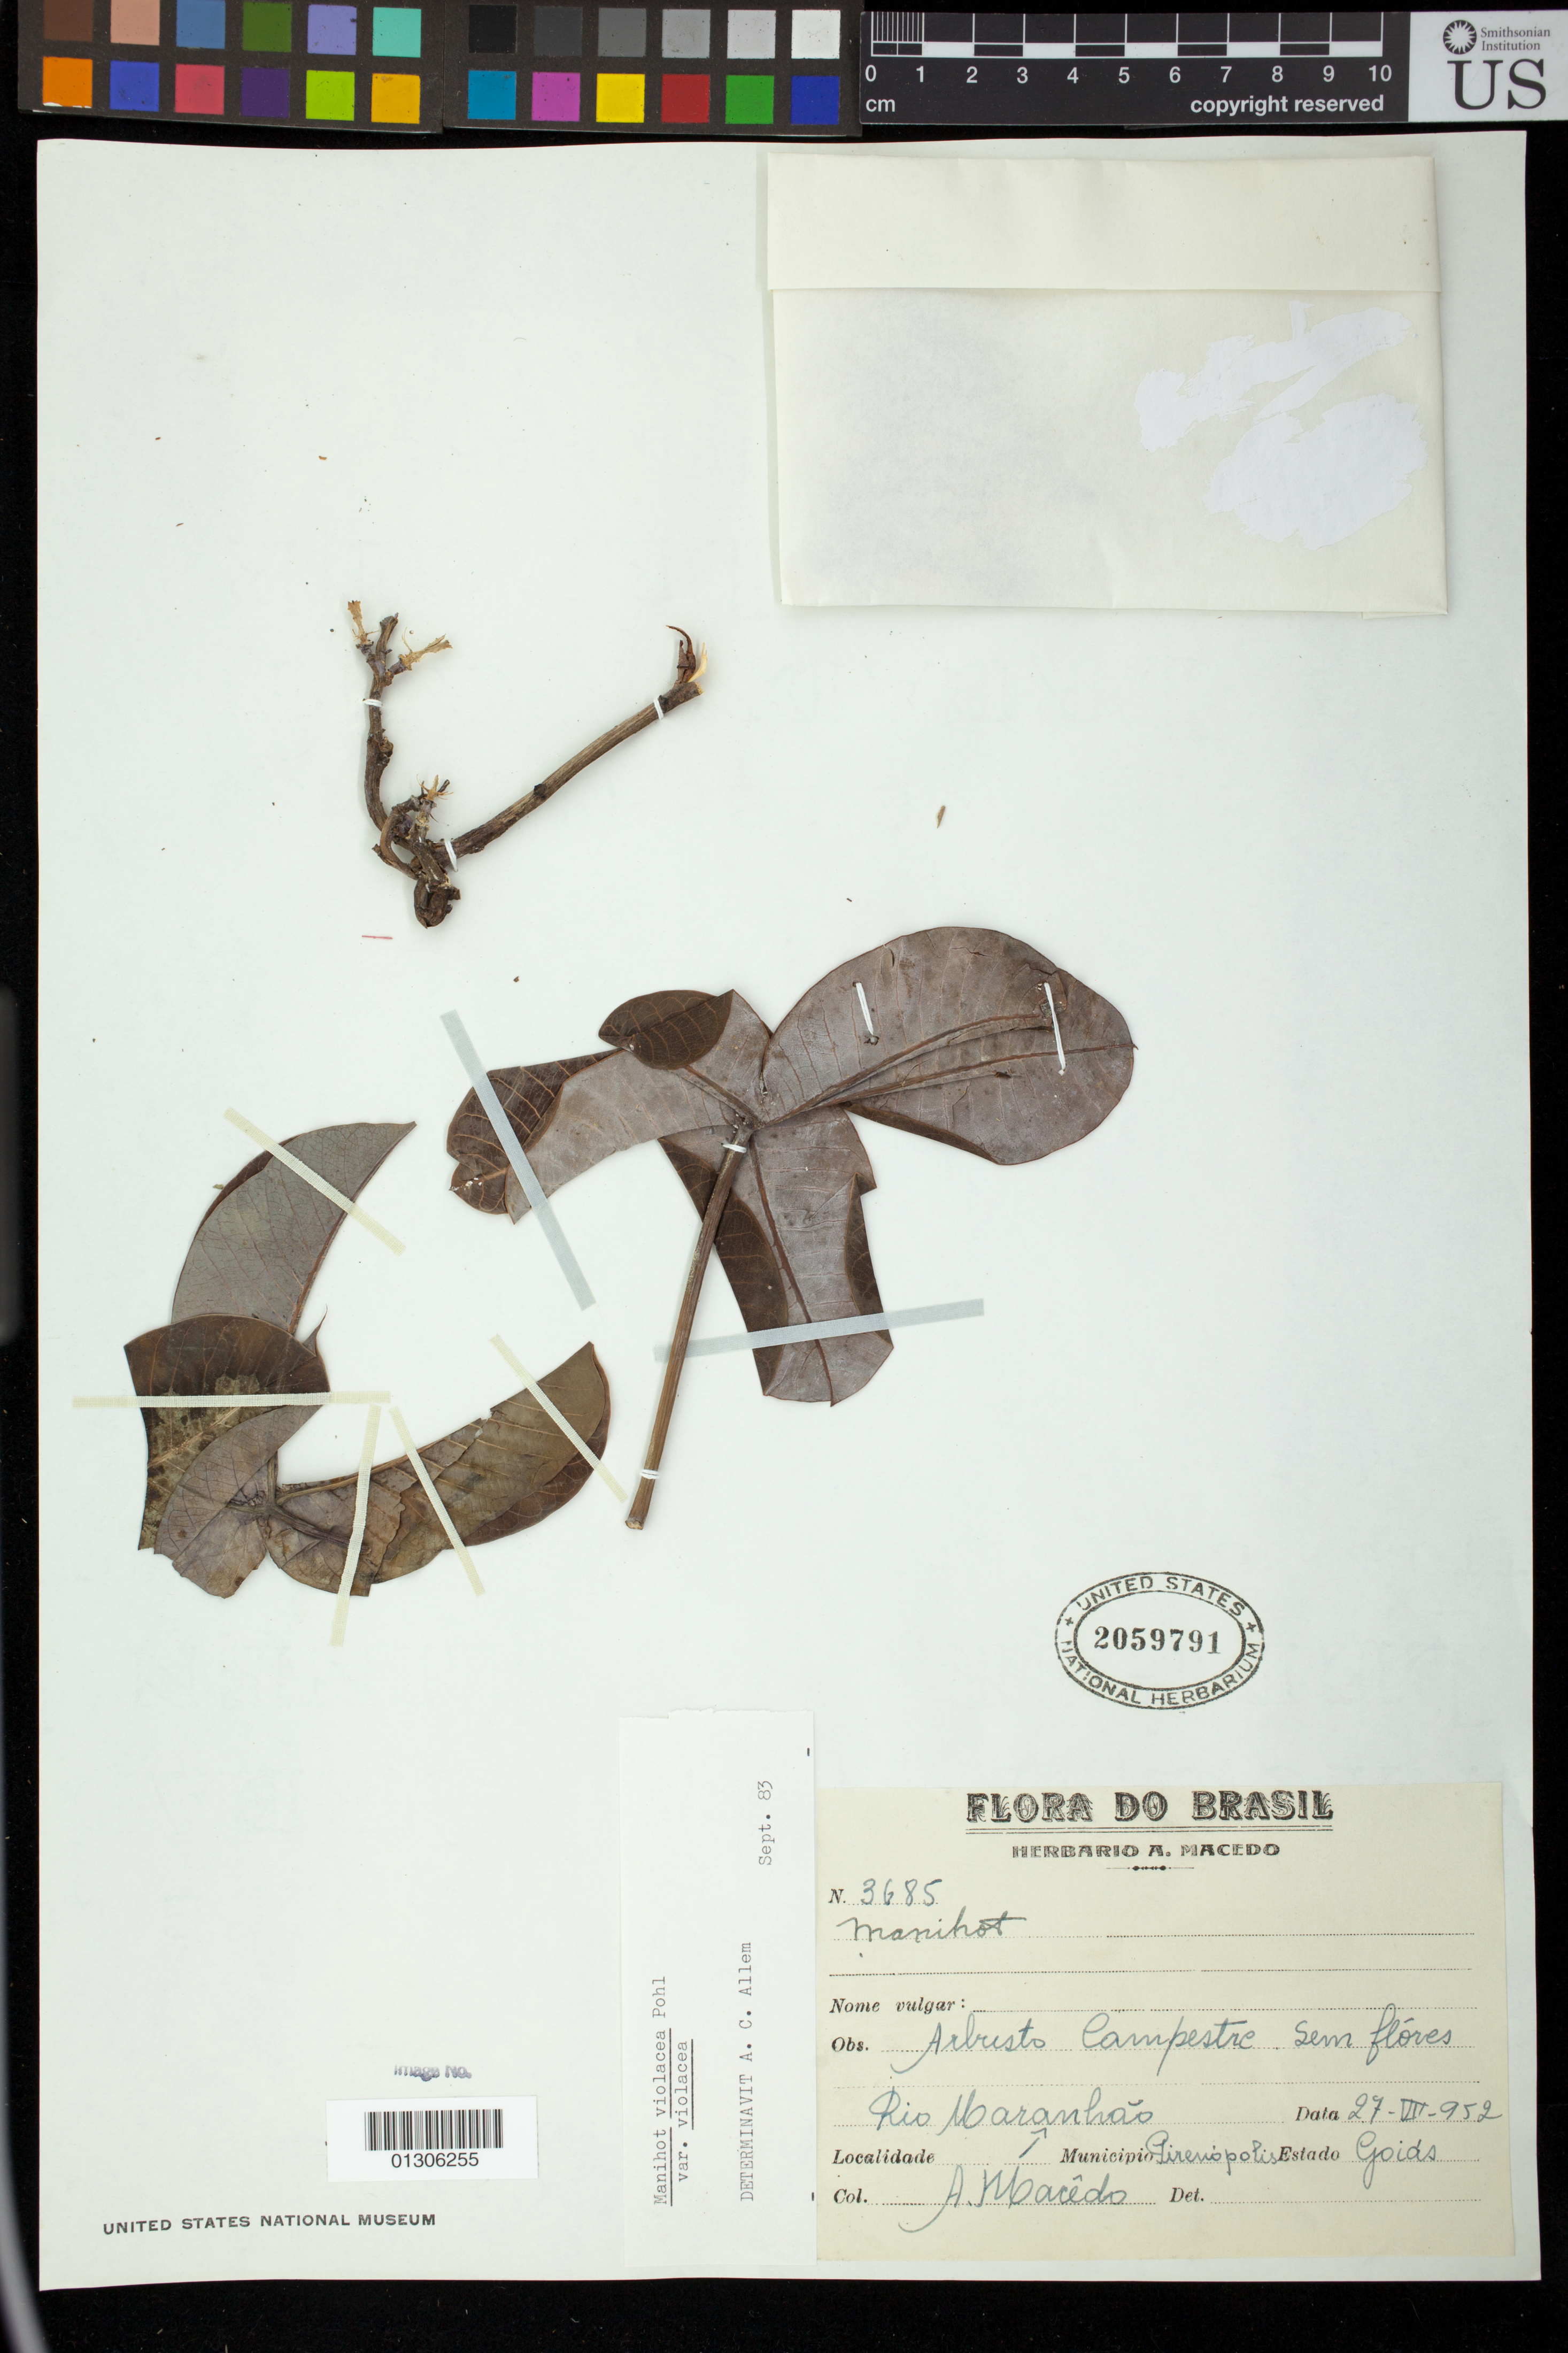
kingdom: Plantae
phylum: Tracheophyta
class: Magnoliopsida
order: Malpighiales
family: Euphorbiaceae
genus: Manihot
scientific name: Manihot cecropiifolia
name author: Pohl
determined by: Mendoza, M.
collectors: A. Macedo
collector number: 3685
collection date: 1952-07-27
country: Brazil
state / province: Goiás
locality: Rio Maranhao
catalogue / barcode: US 2059791